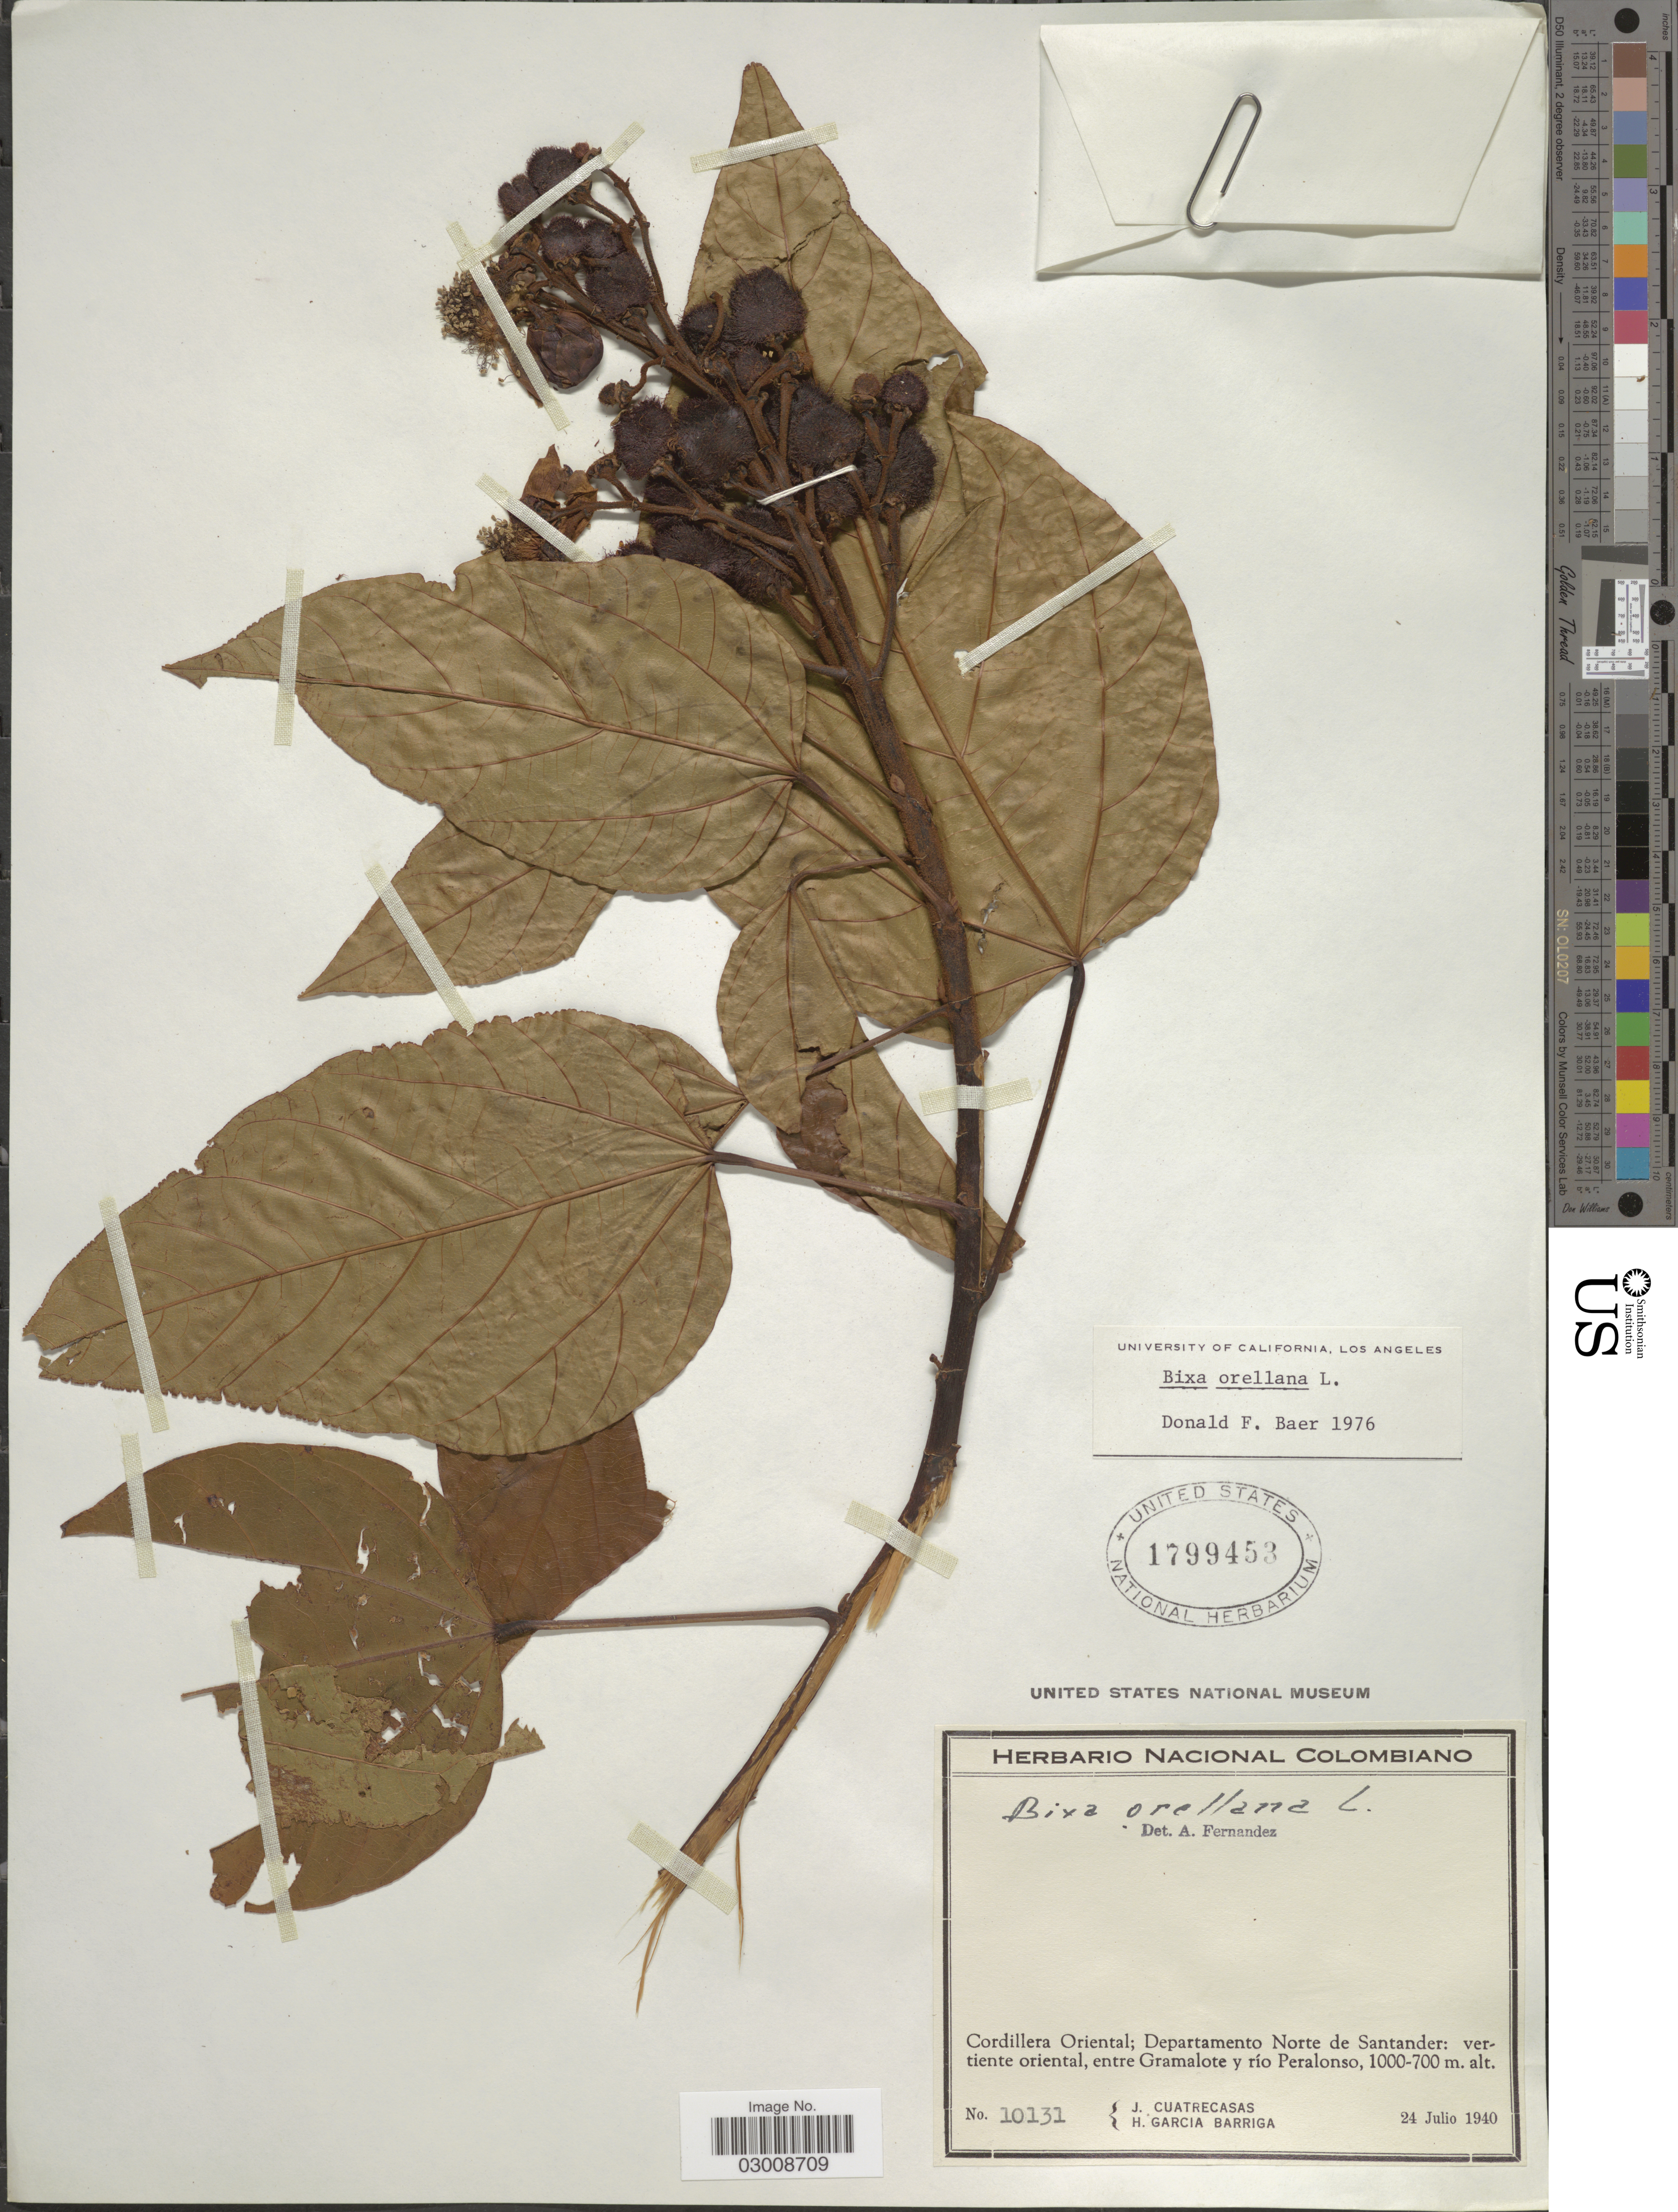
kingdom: Plantae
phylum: Tracheophyta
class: Magnoliopsida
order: Malvales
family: Bixaceae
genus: Bixa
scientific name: Bixa orellana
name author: L.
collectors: J. Cuatrecasas & H. García Barriga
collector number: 10131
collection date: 1940-07-24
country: Colombia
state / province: Norte de Santander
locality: Cordillera Oriental; Departamento Norte de Santander: vertiente oriental, entre Gramalote y río Peralonso.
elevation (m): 700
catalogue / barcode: US 1799453